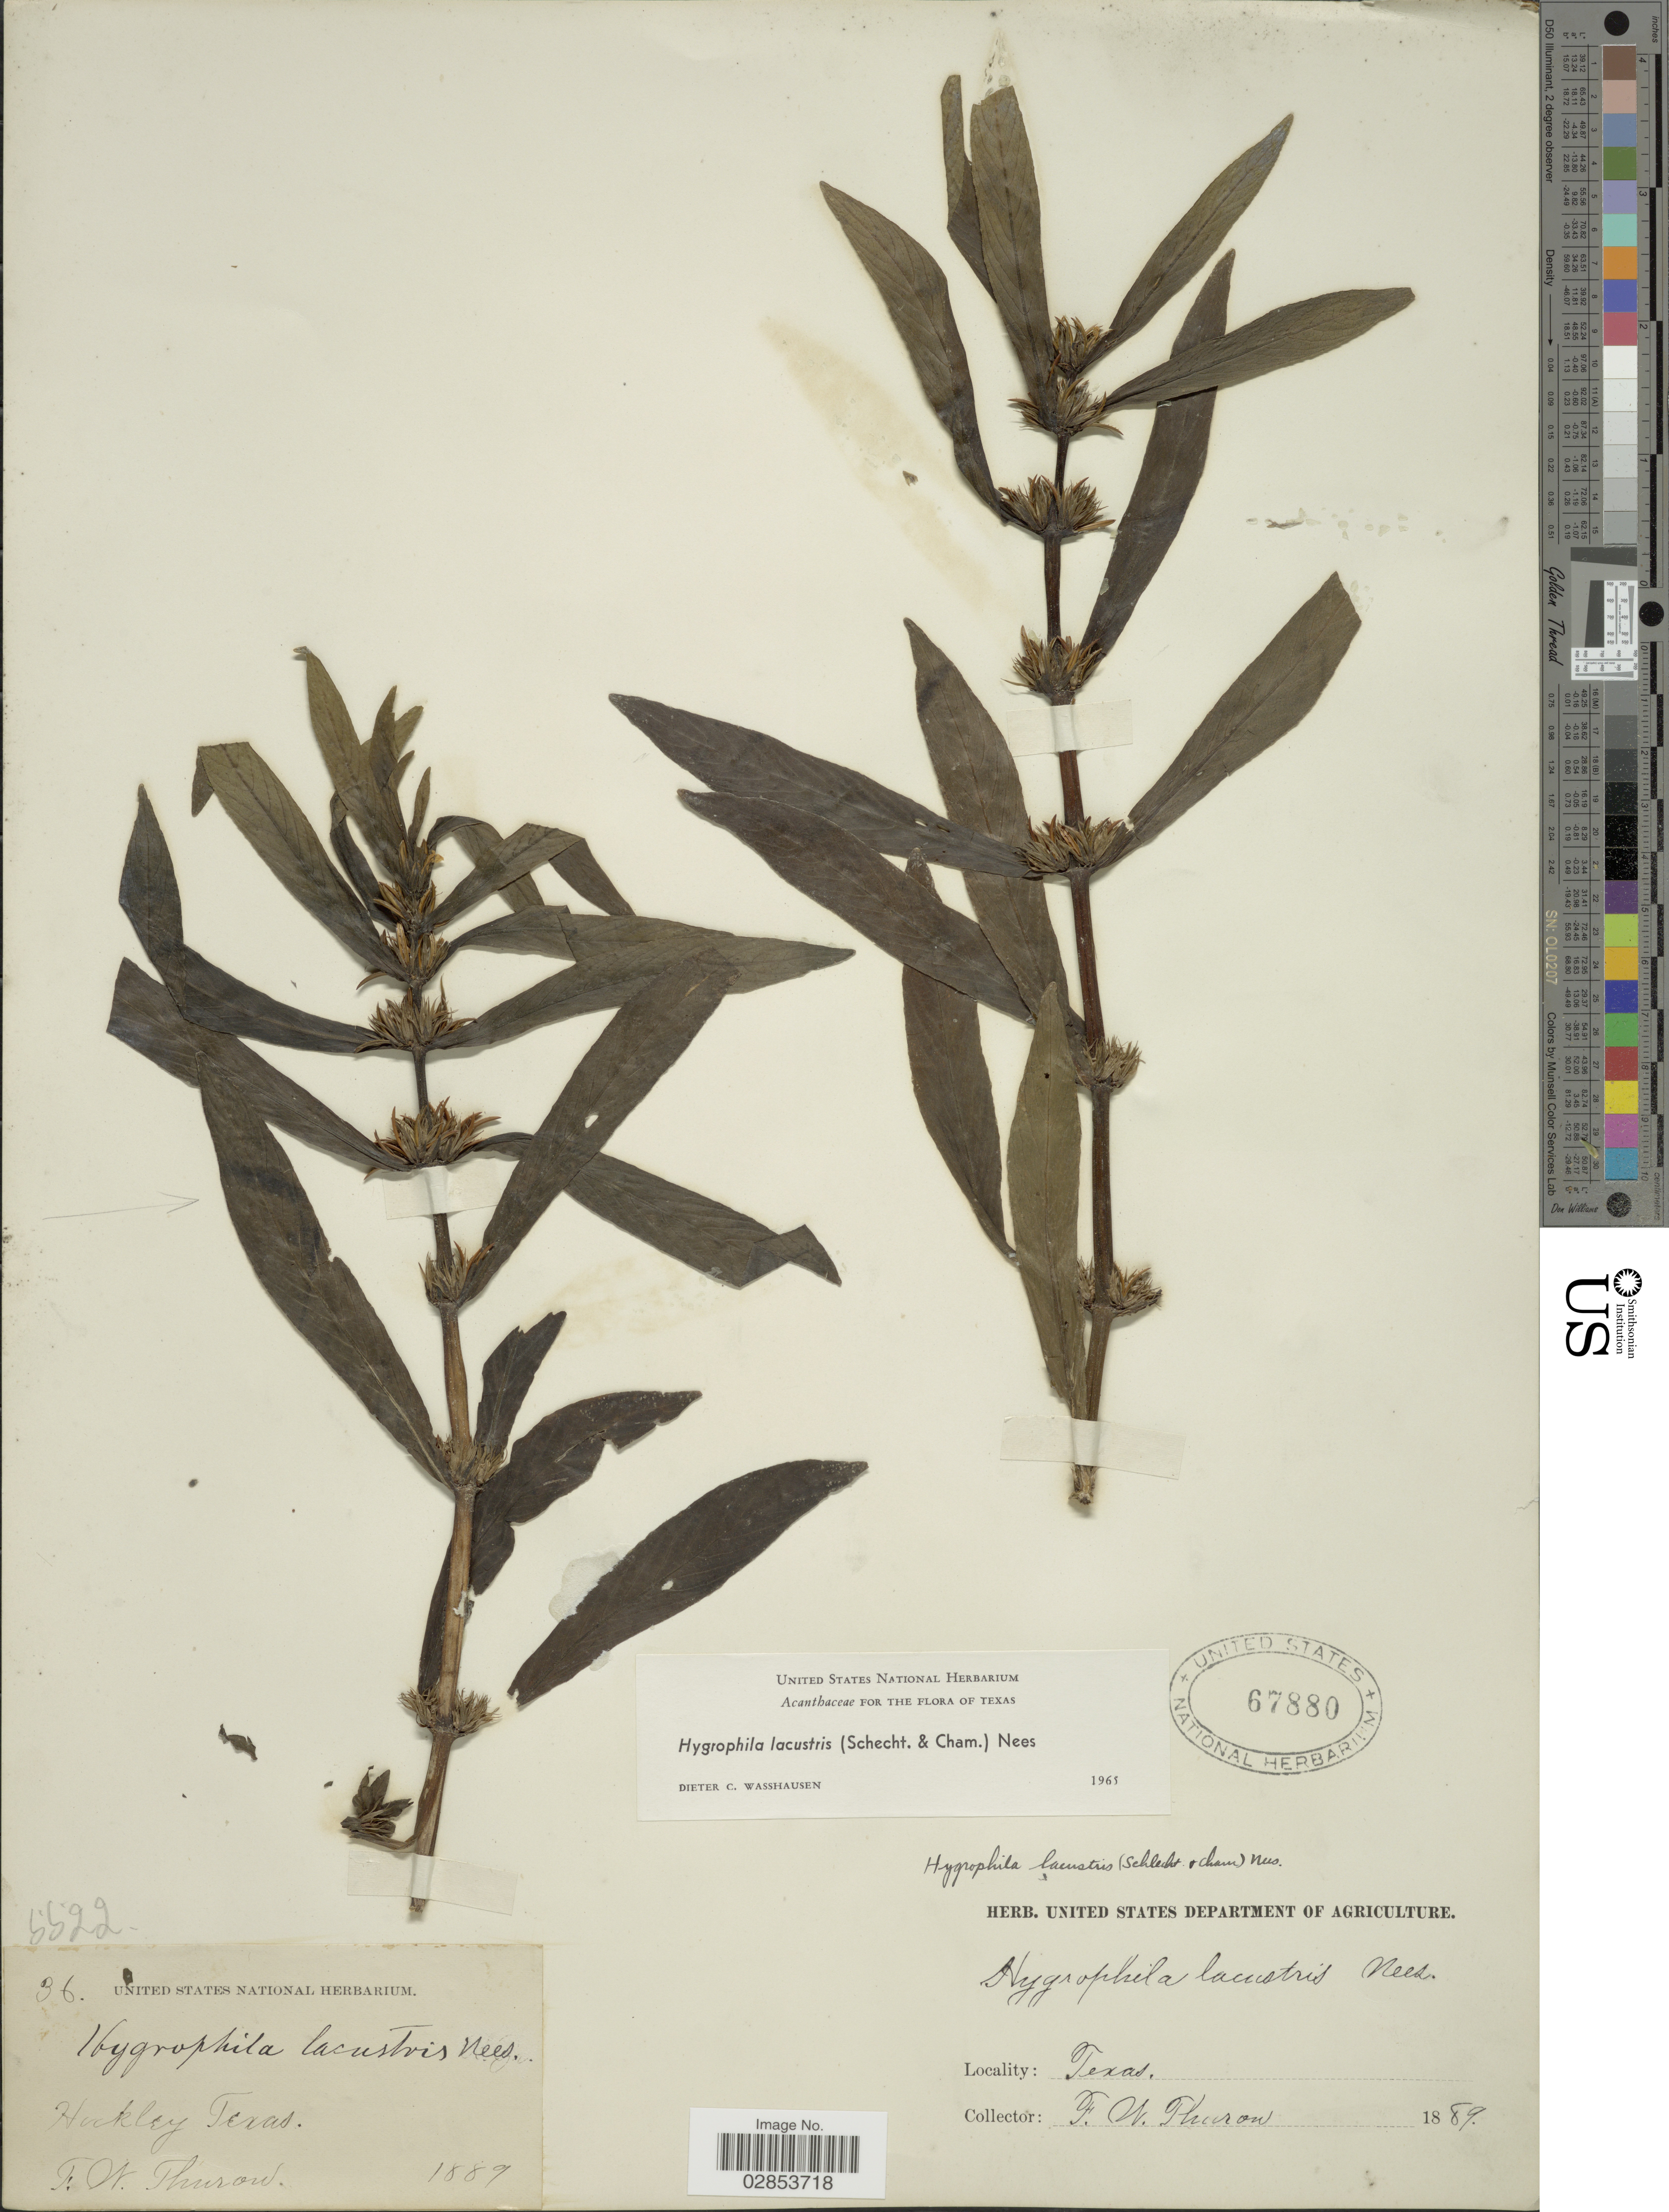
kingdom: Plantae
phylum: Tracheophyta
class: Magnoliopsida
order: Lamiales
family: Acanthaceae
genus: Hygrophila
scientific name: Hygrophila costata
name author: Nees & T. Nees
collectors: F. W. Thurow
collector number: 36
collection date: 1889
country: United States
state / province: Texas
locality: Huckley.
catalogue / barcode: US 67880